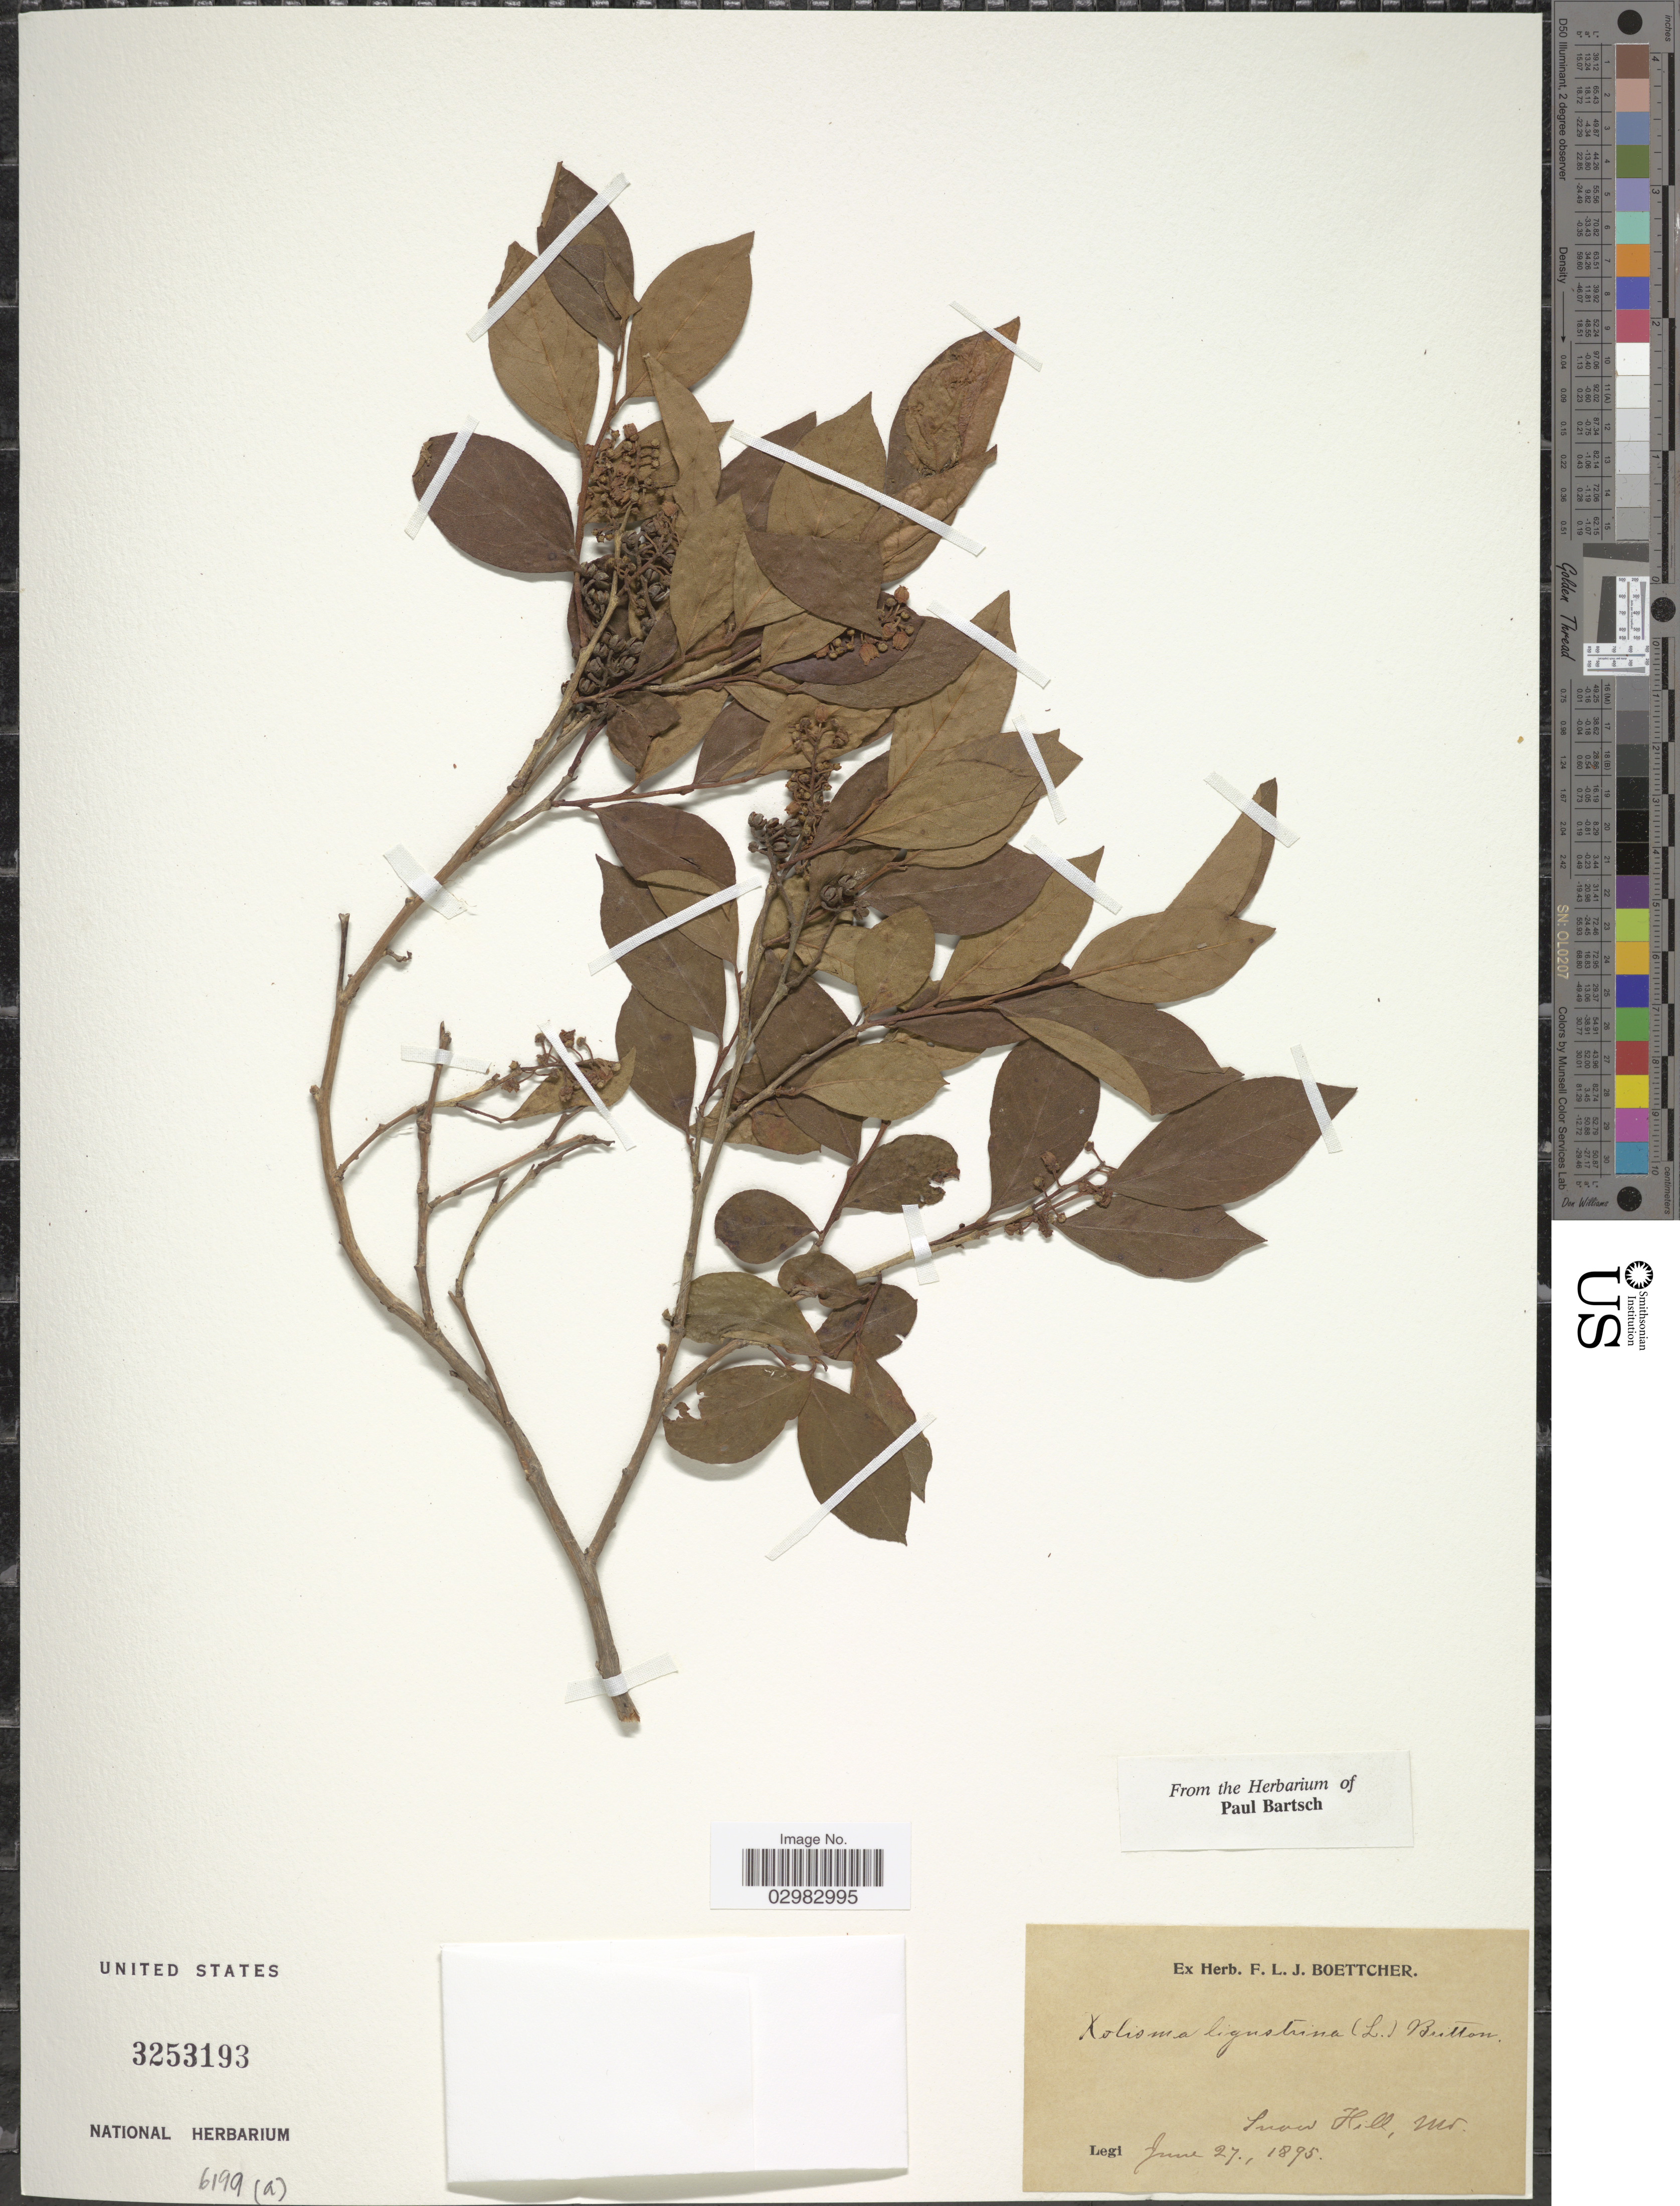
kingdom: Plantae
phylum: Tracheophyta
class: Magnoliopsida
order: Ericales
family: Ericaceae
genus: Lyonia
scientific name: Lyonia ligustrina var. ligustrina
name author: (L.) DC.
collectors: ex herb. F. L. J. Boettcher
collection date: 1895-06-27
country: United States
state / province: Maryland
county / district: Worcester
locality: Snow Hill.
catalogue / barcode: US 3253193